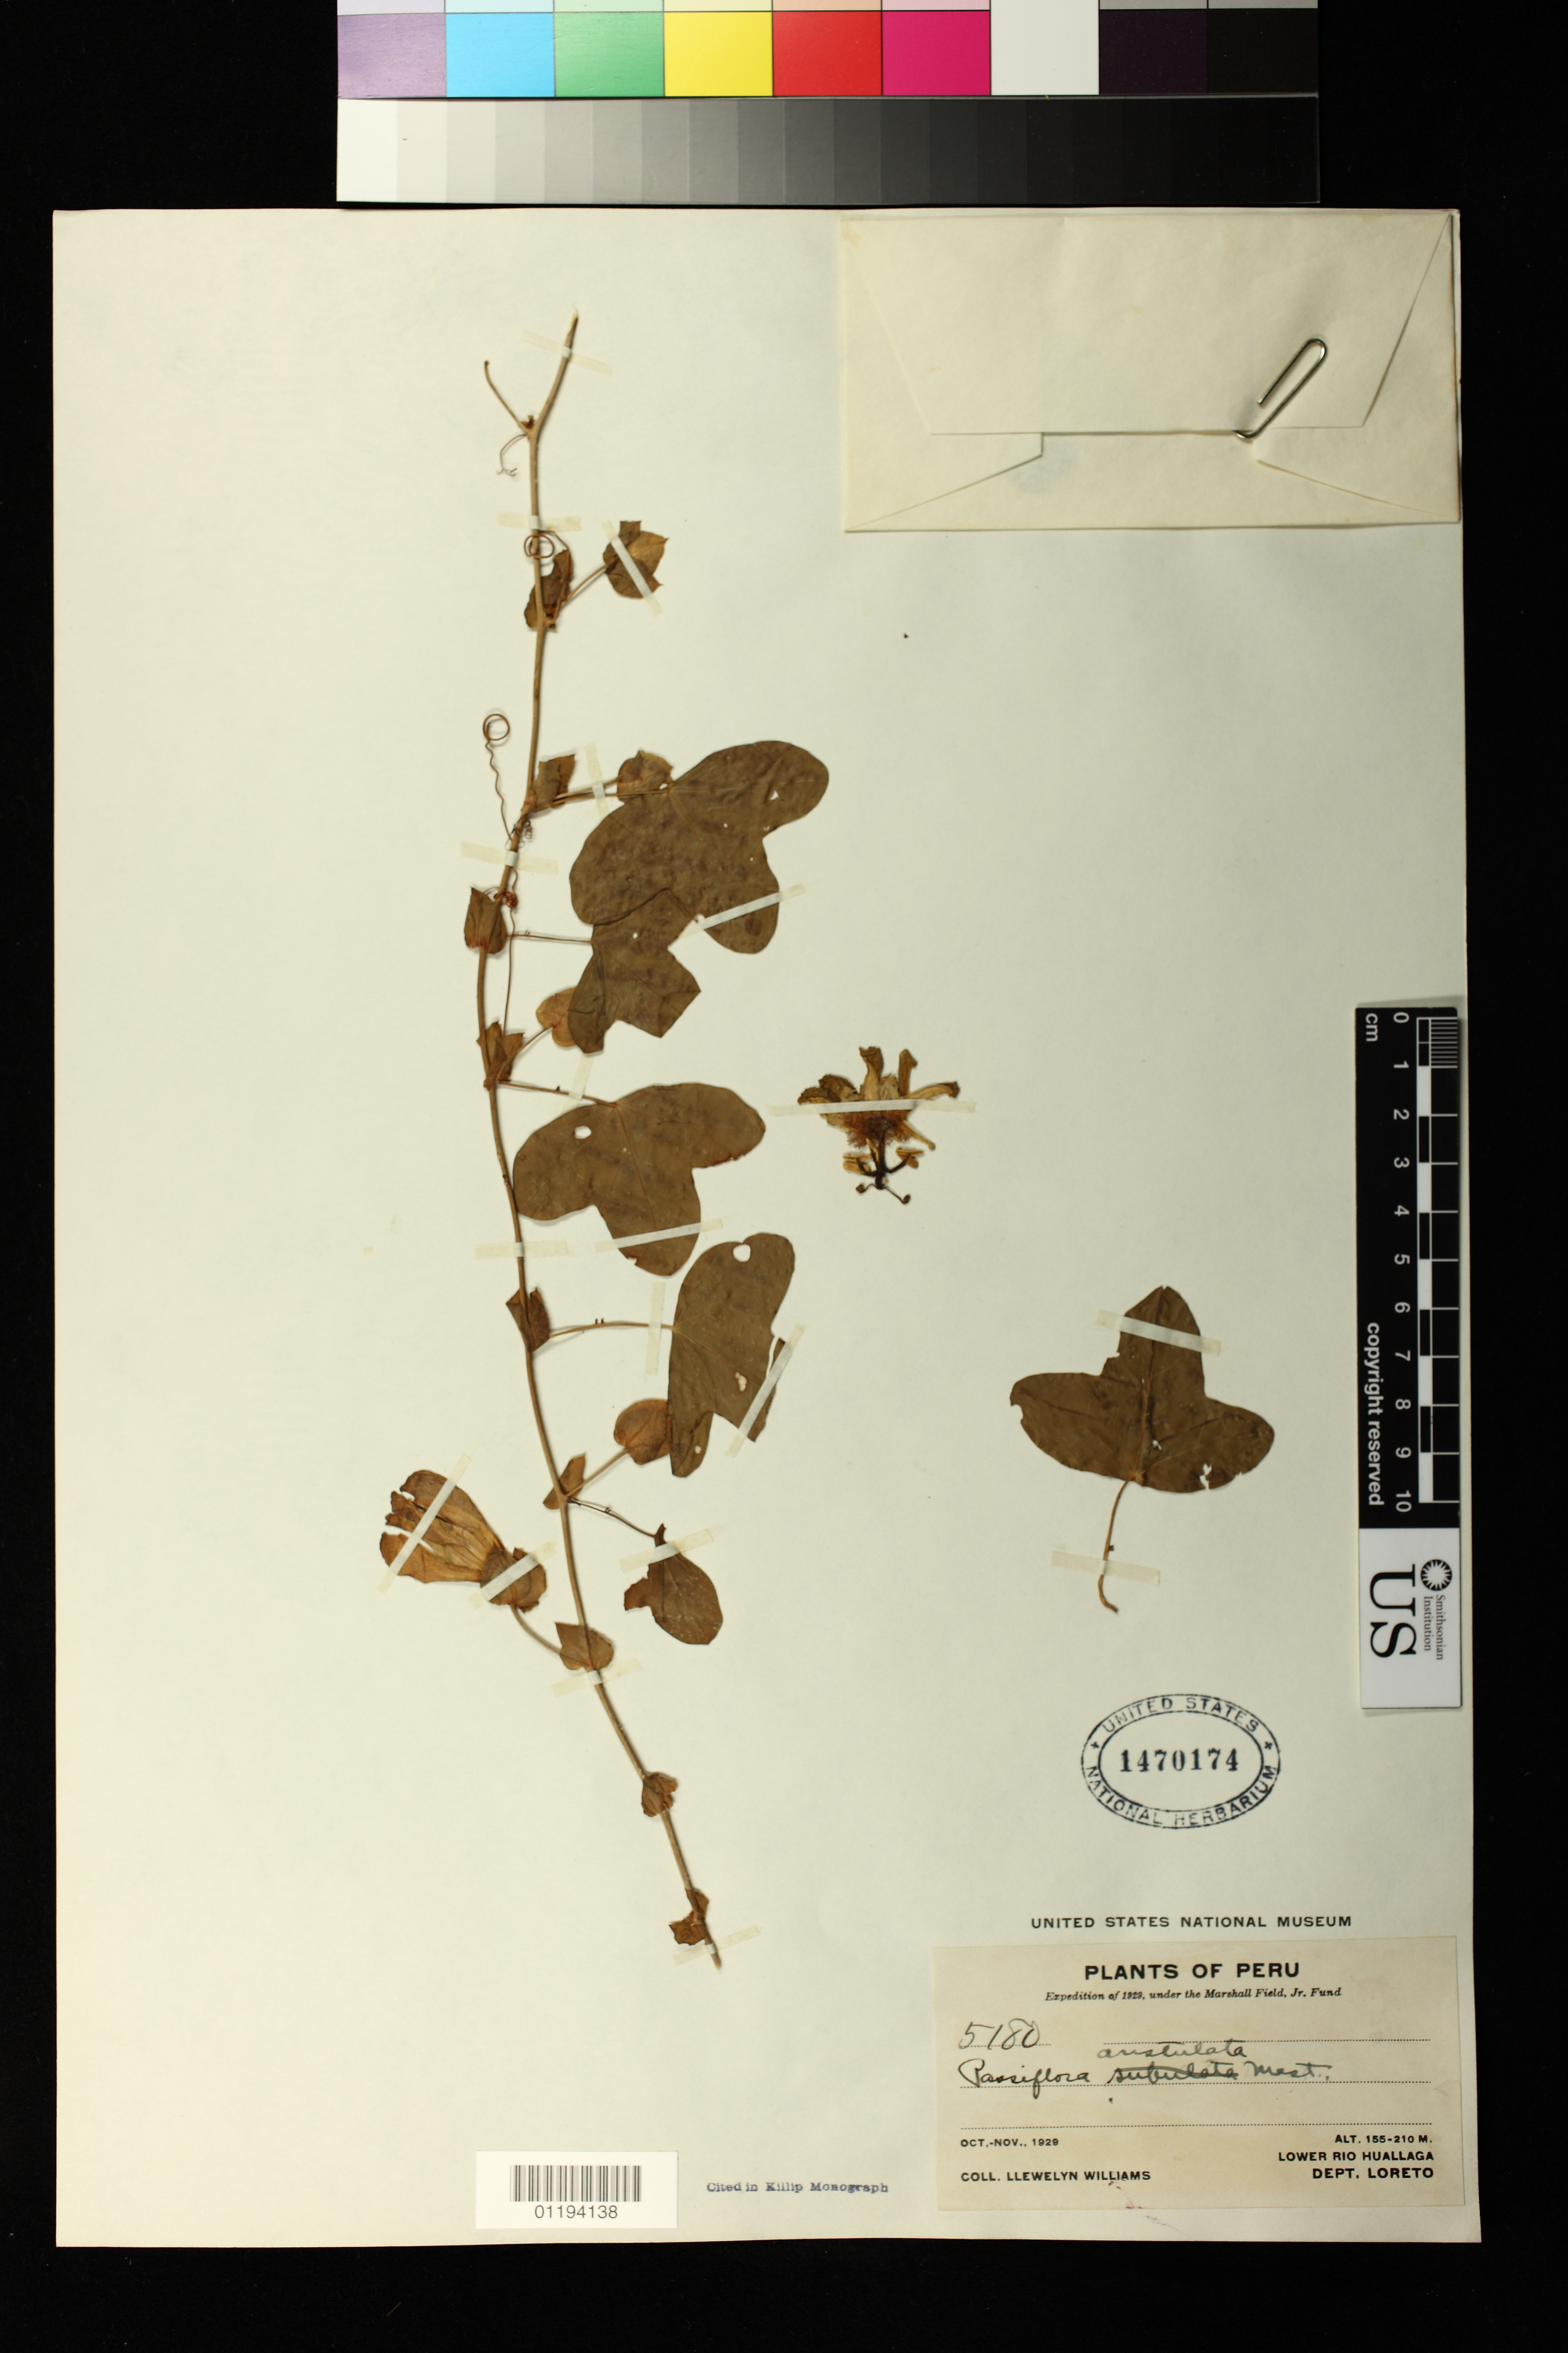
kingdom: Plantae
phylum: Tracheophyta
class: Magnoliopsida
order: Malpighiales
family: Passifloraceae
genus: Passiflora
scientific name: Passiflora aristulata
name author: Mast.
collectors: Ll. Williams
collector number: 5180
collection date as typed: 1929-10 1929-11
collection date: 1929-10/1929-11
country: Peru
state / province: Loreto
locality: Lower Rio Huallaga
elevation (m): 155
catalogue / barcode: US 1470174